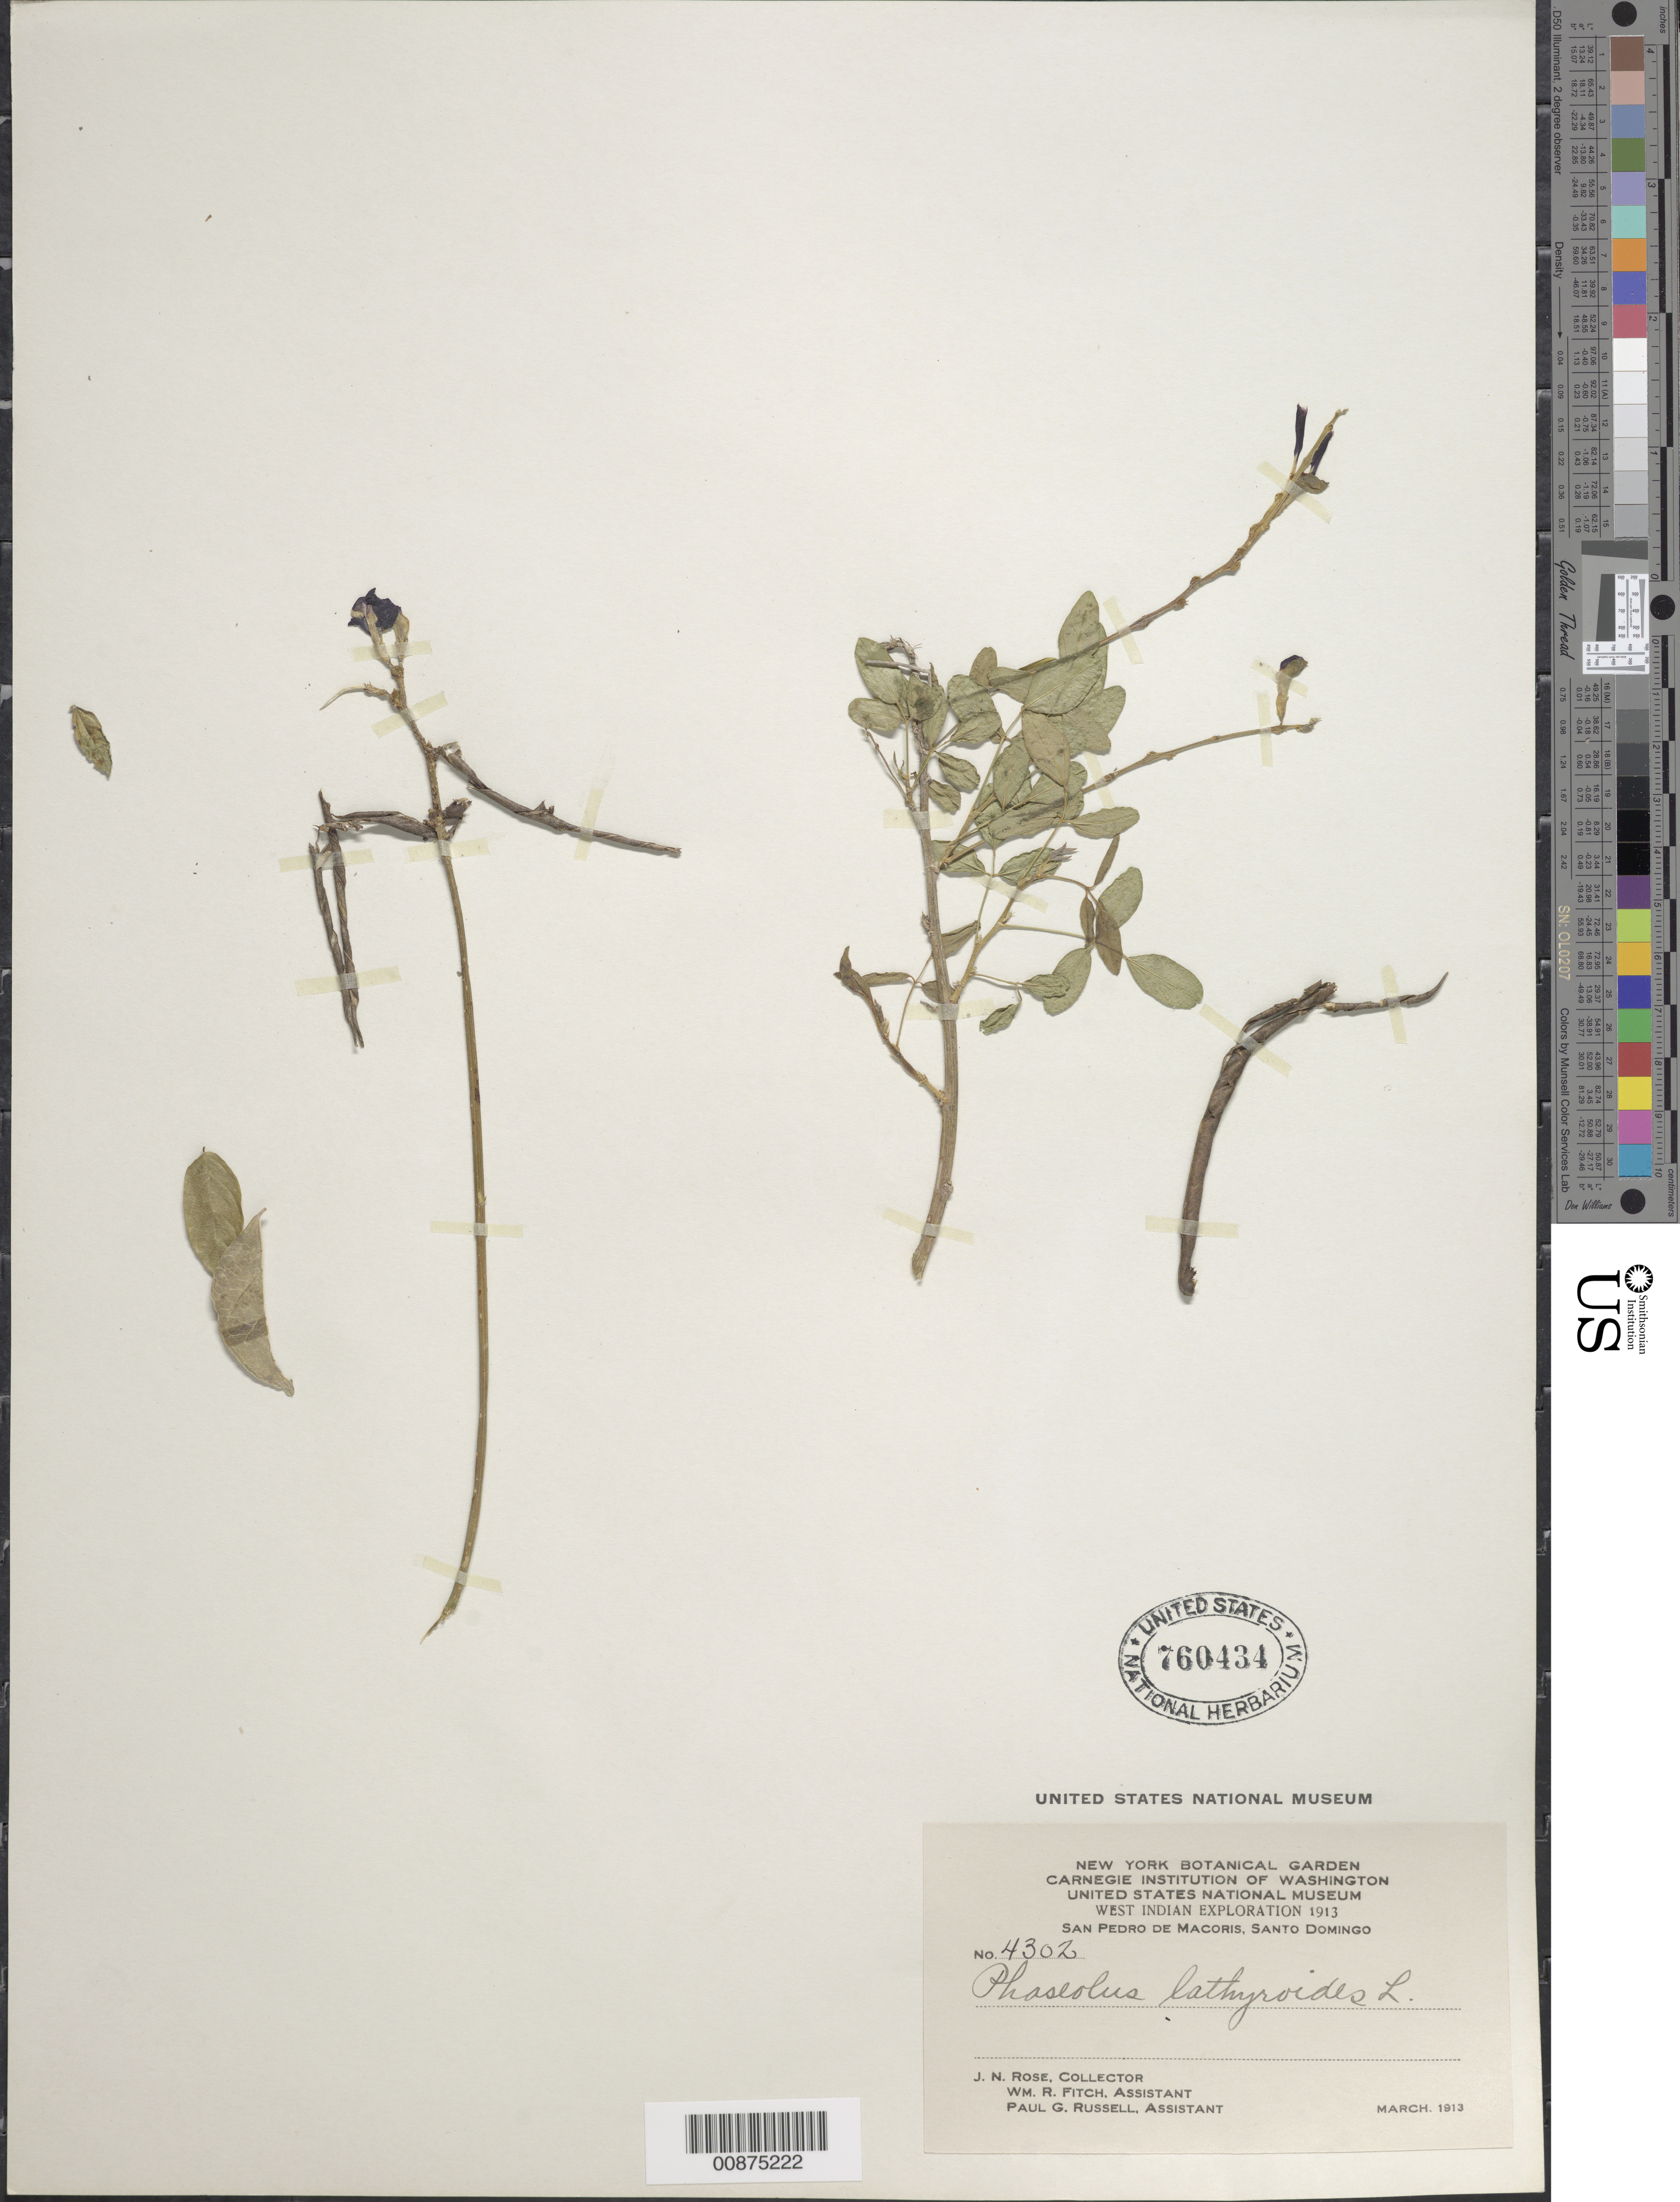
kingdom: Plantae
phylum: Tracheophyta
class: Magnoliopsida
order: Fabales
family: Fabaceae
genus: Macroptilium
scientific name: Macroptilium lathyroides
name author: (L.) Urb.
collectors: J. N. Rose, W. R. Fitch & P. G. Russell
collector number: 4302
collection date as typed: Mar 1913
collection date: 1913-03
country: Dominican Republic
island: Hispaniola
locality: San Pedro de Macorís, Santo Domingo.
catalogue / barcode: US 760434